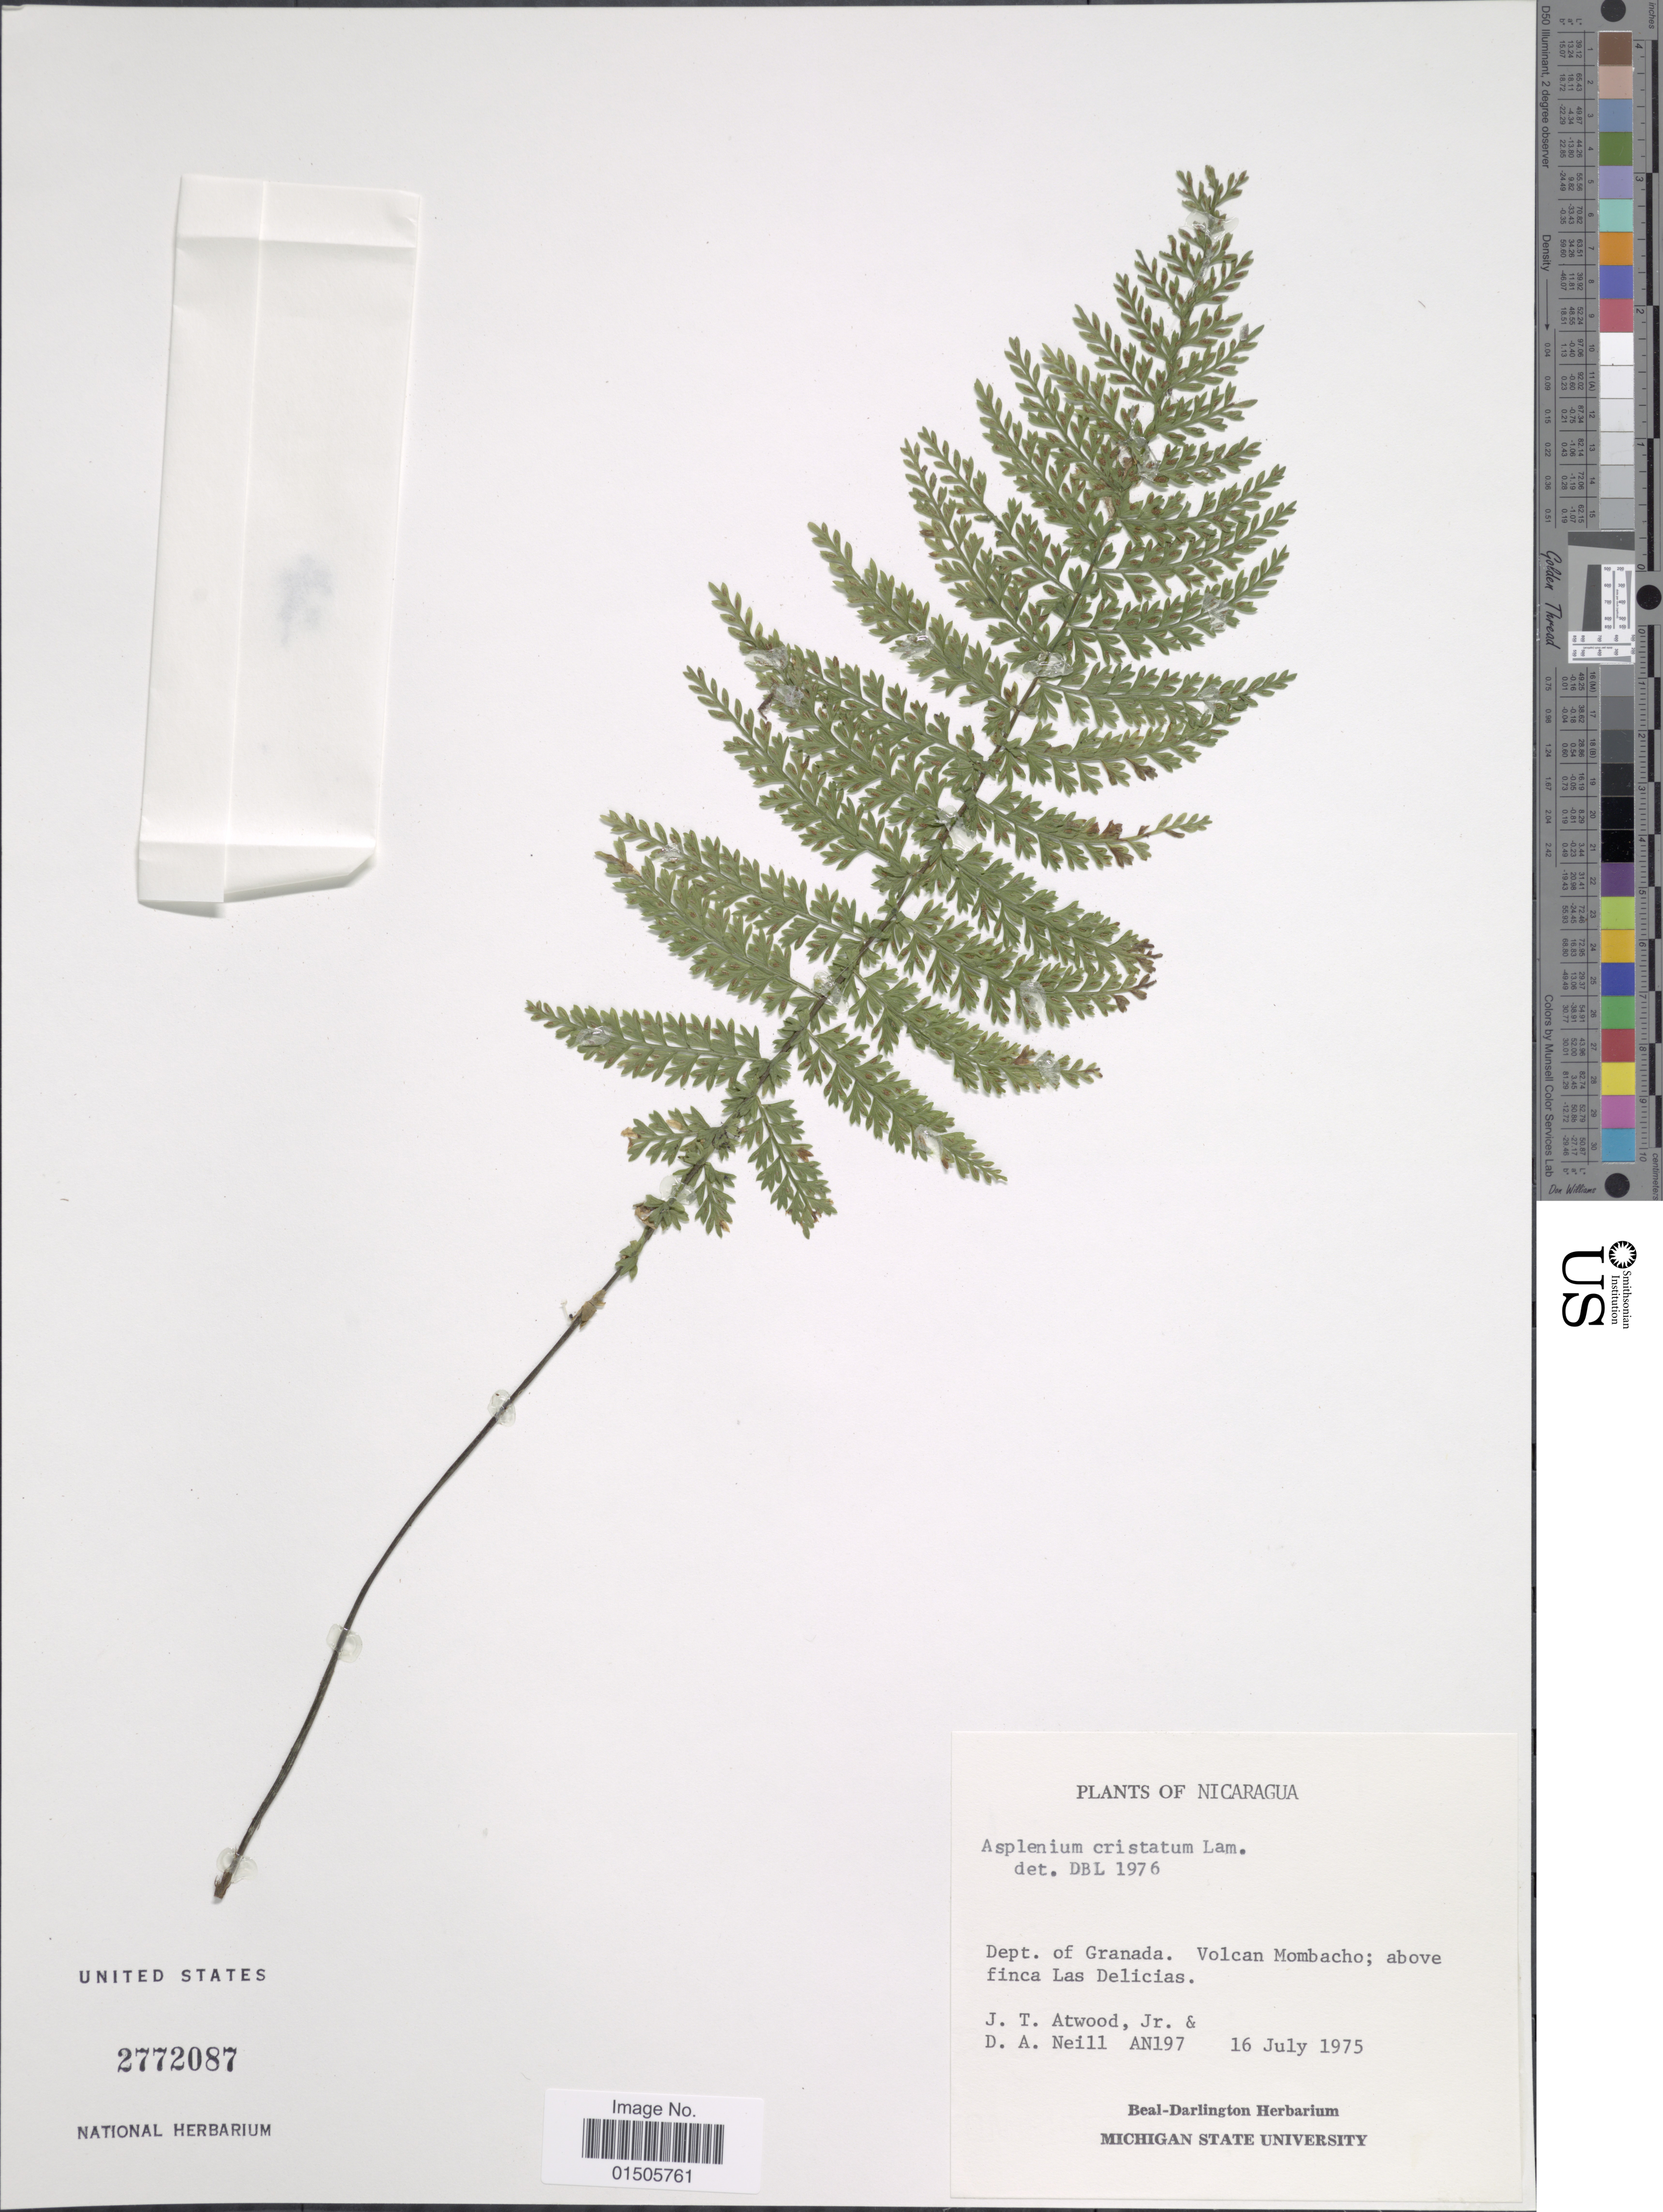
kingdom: Plantae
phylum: Tracheophyta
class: Polypodiopsida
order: Polypodiales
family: Aspleniaceae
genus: Asplenium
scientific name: Asplenium cristatum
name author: Lam.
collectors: J. T. Atwood & D. A. Neill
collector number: AN197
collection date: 1975-07-16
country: Nicaragua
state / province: Granada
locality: Volcan Mombacho, above finca Las Delicias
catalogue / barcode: US 2772087